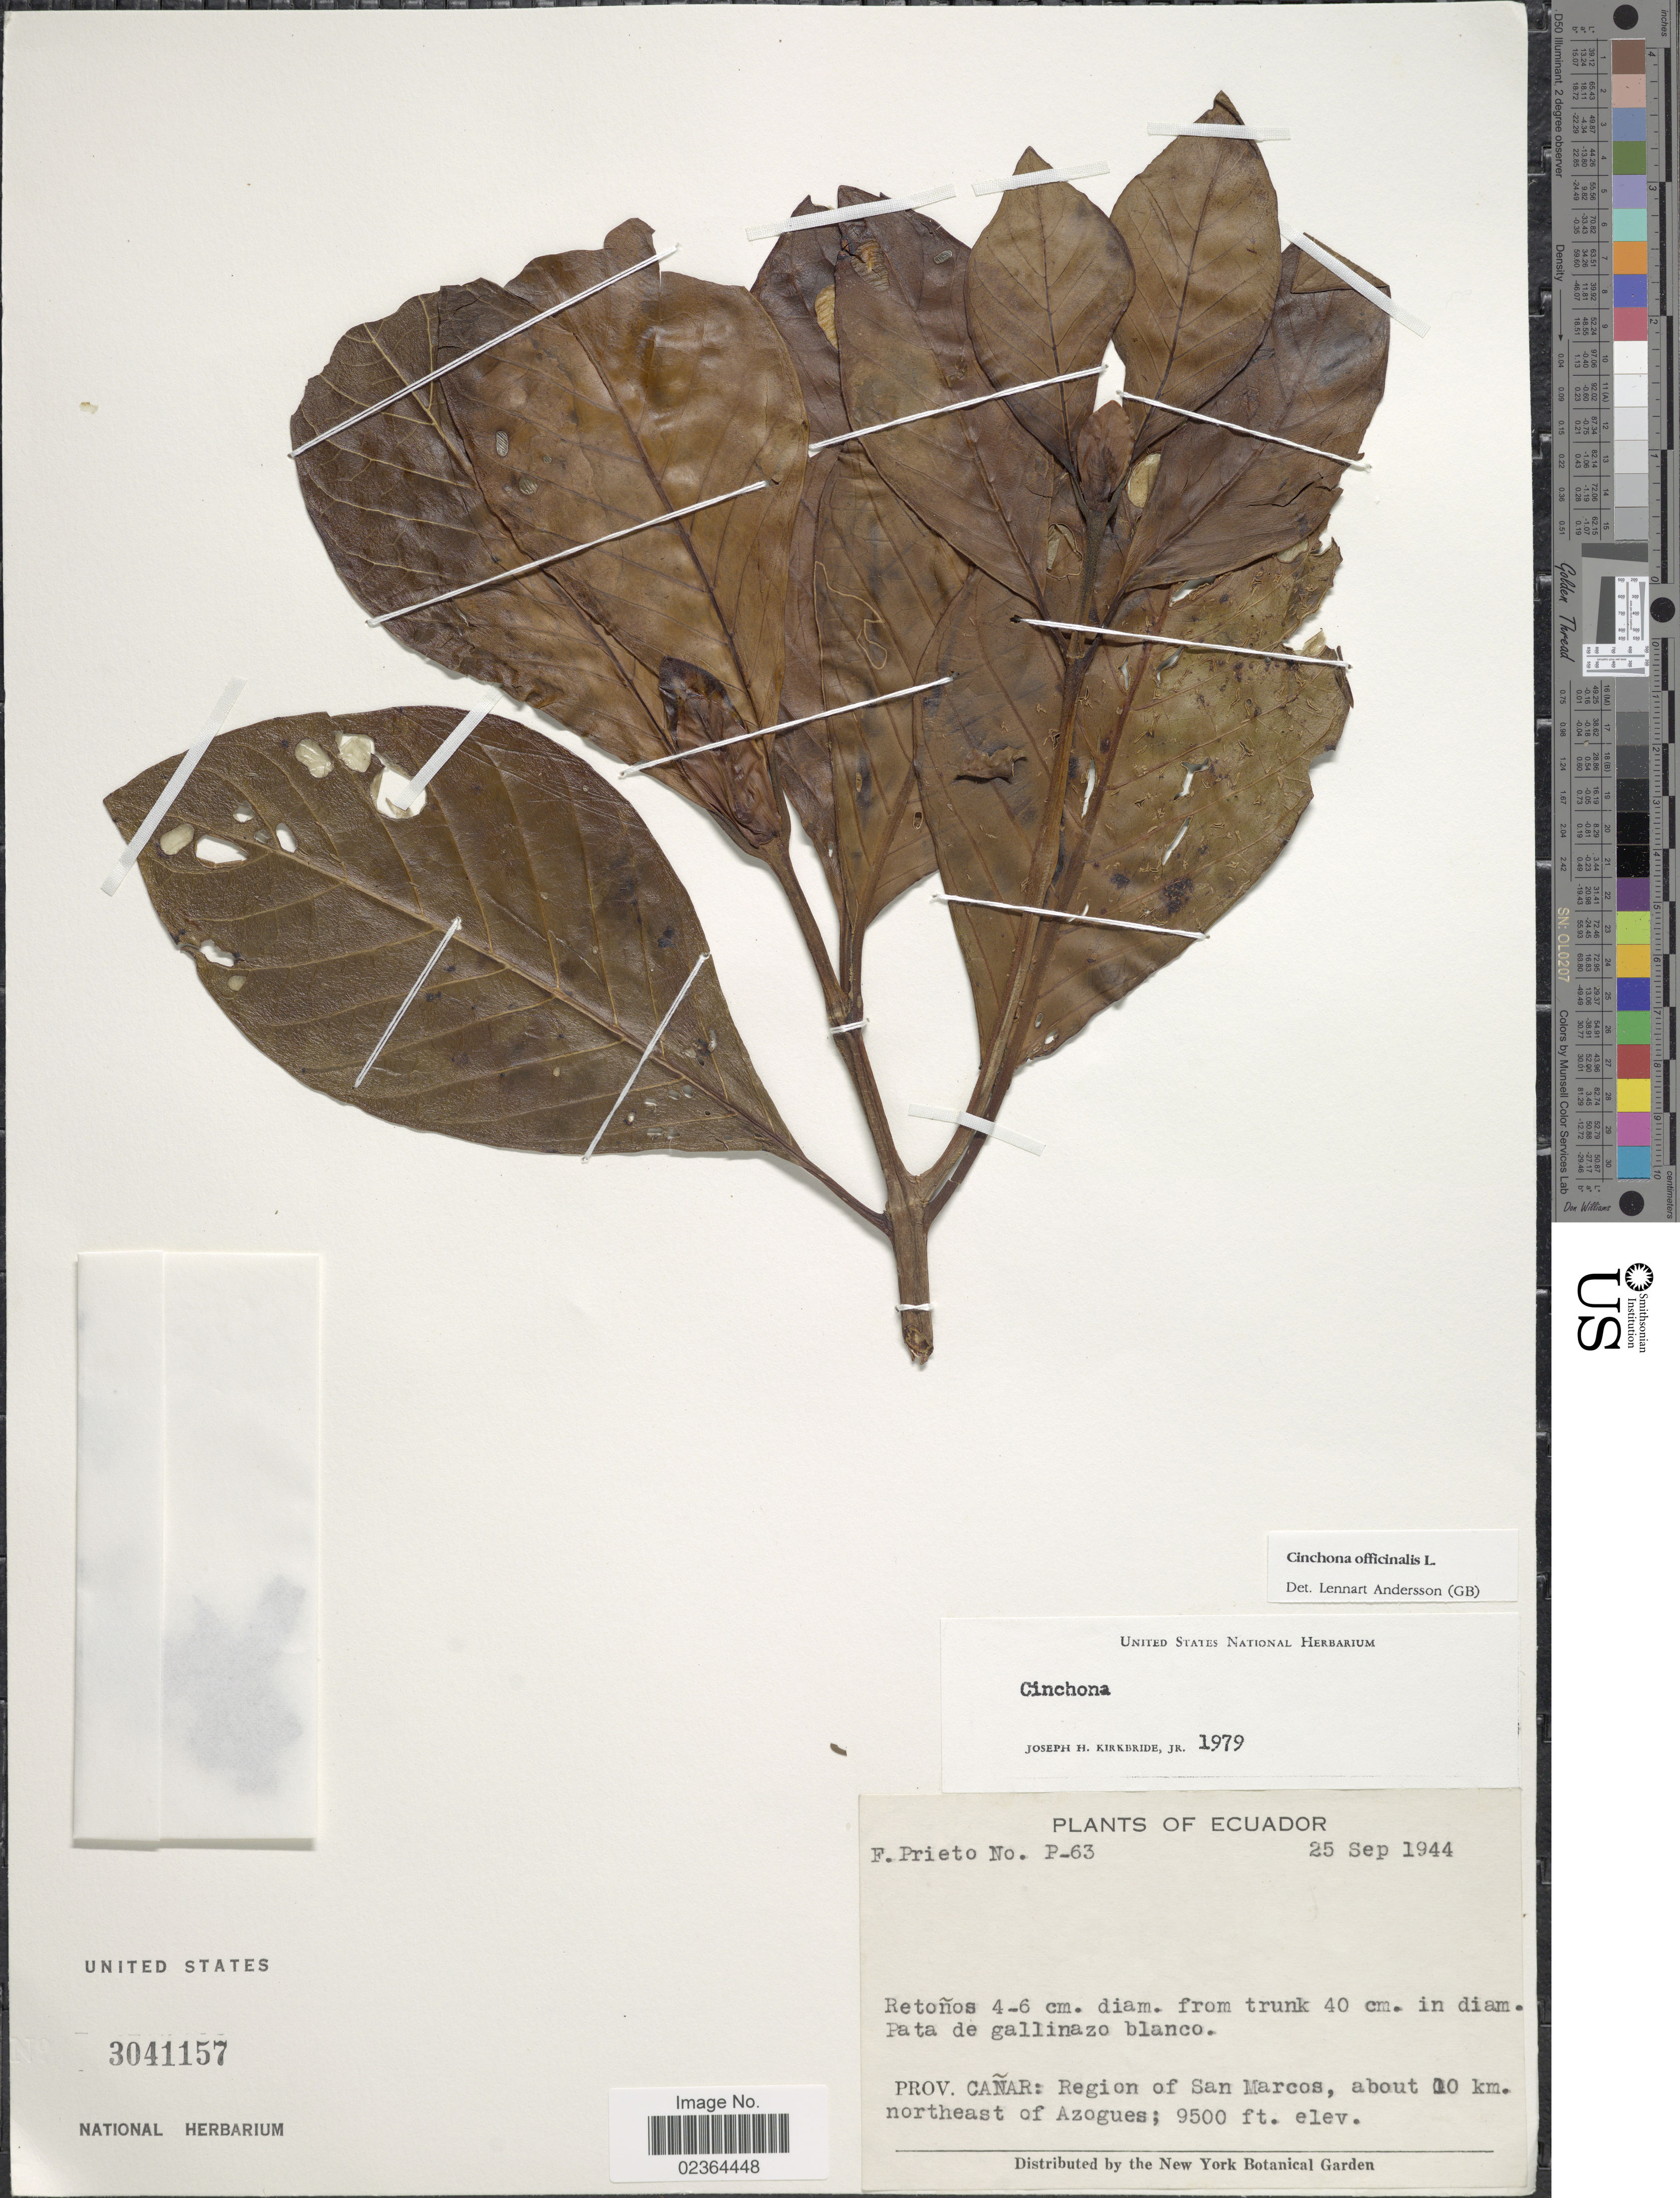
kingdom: Plantae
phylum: Tracheophyta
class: Magnoliopsida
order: Gentianales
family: Rubiaceae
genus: Cinchona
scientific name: Cinchona officinalis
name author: L.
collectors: F. Prieto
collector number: P-63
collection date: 1944-09-25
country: Ecuador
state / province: Cañar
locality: Prov. Canar: Region of San Marcos, about 10 km northeast of Azogues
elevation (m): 2896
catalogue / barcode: US 3041157